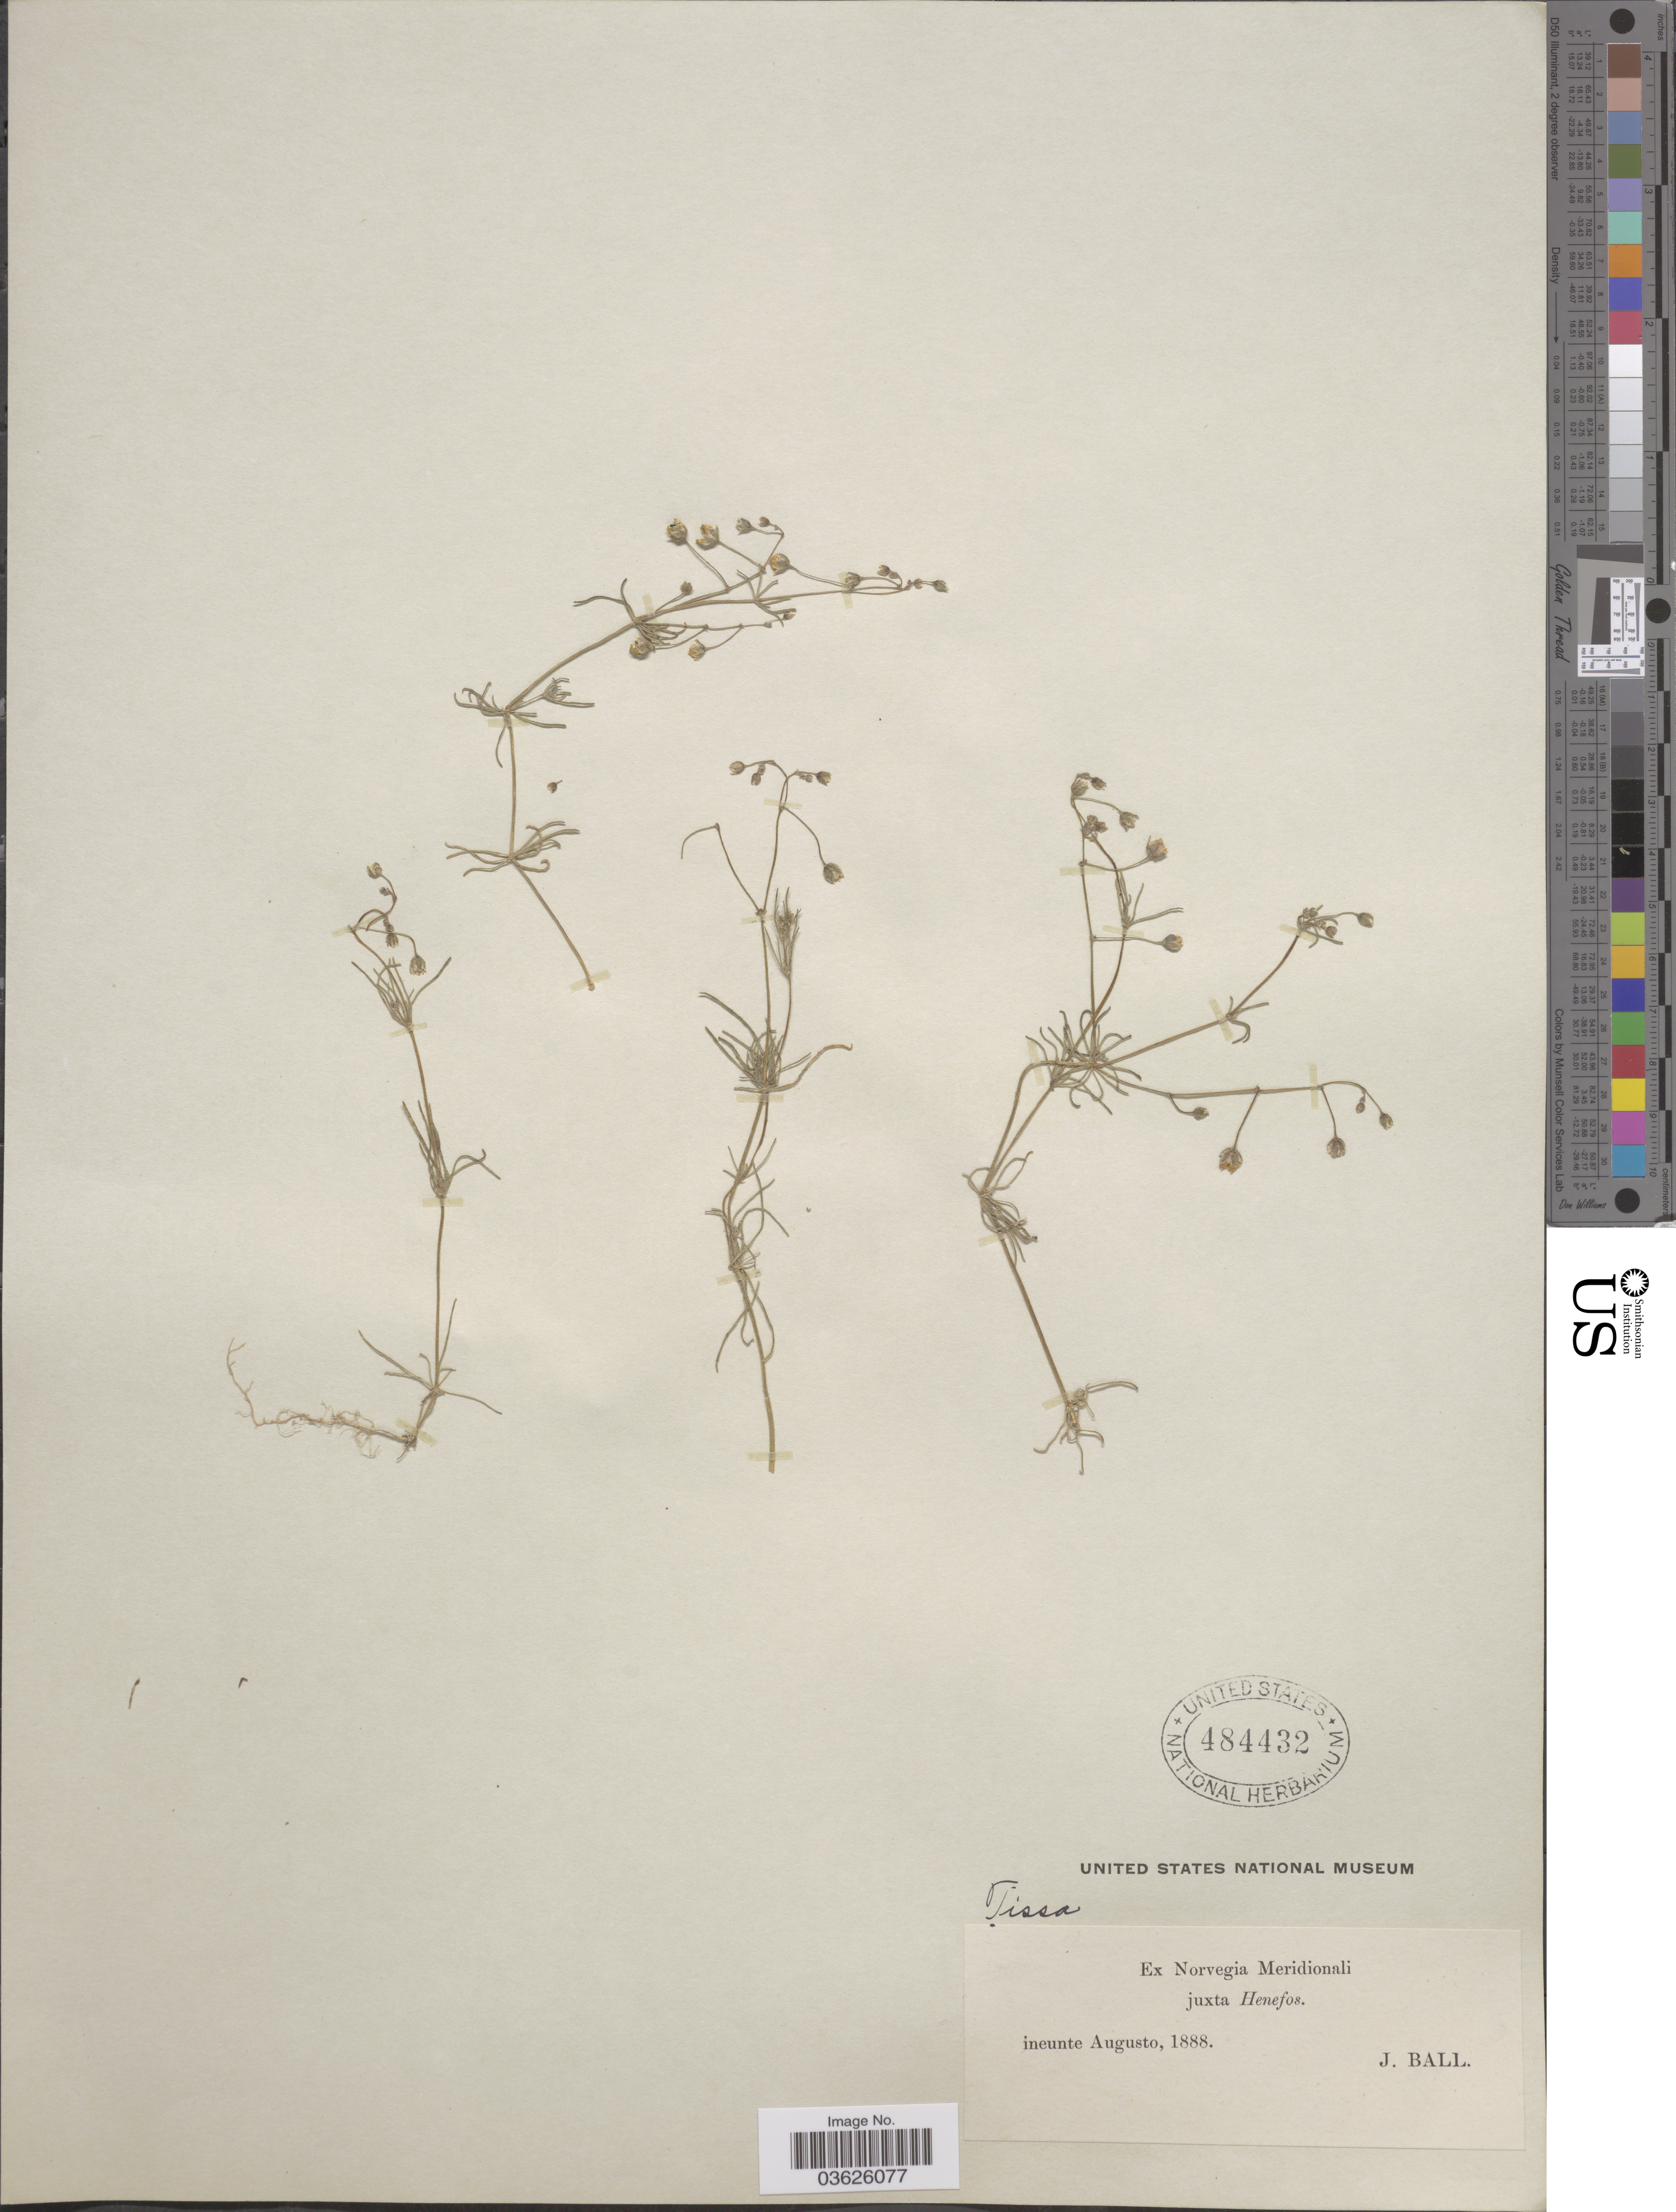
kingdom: Plantae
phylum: Tracheophyta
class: Magnoliopsida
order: Caryophyllales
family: Caryophyllaceae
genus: Tissa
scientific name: Tissa sp.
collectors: J. Ball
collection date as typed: ineunte Augusto, 1888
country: Norway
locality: Ex Norvegia Meridionali juxta Henefos.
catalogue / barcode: US 484432